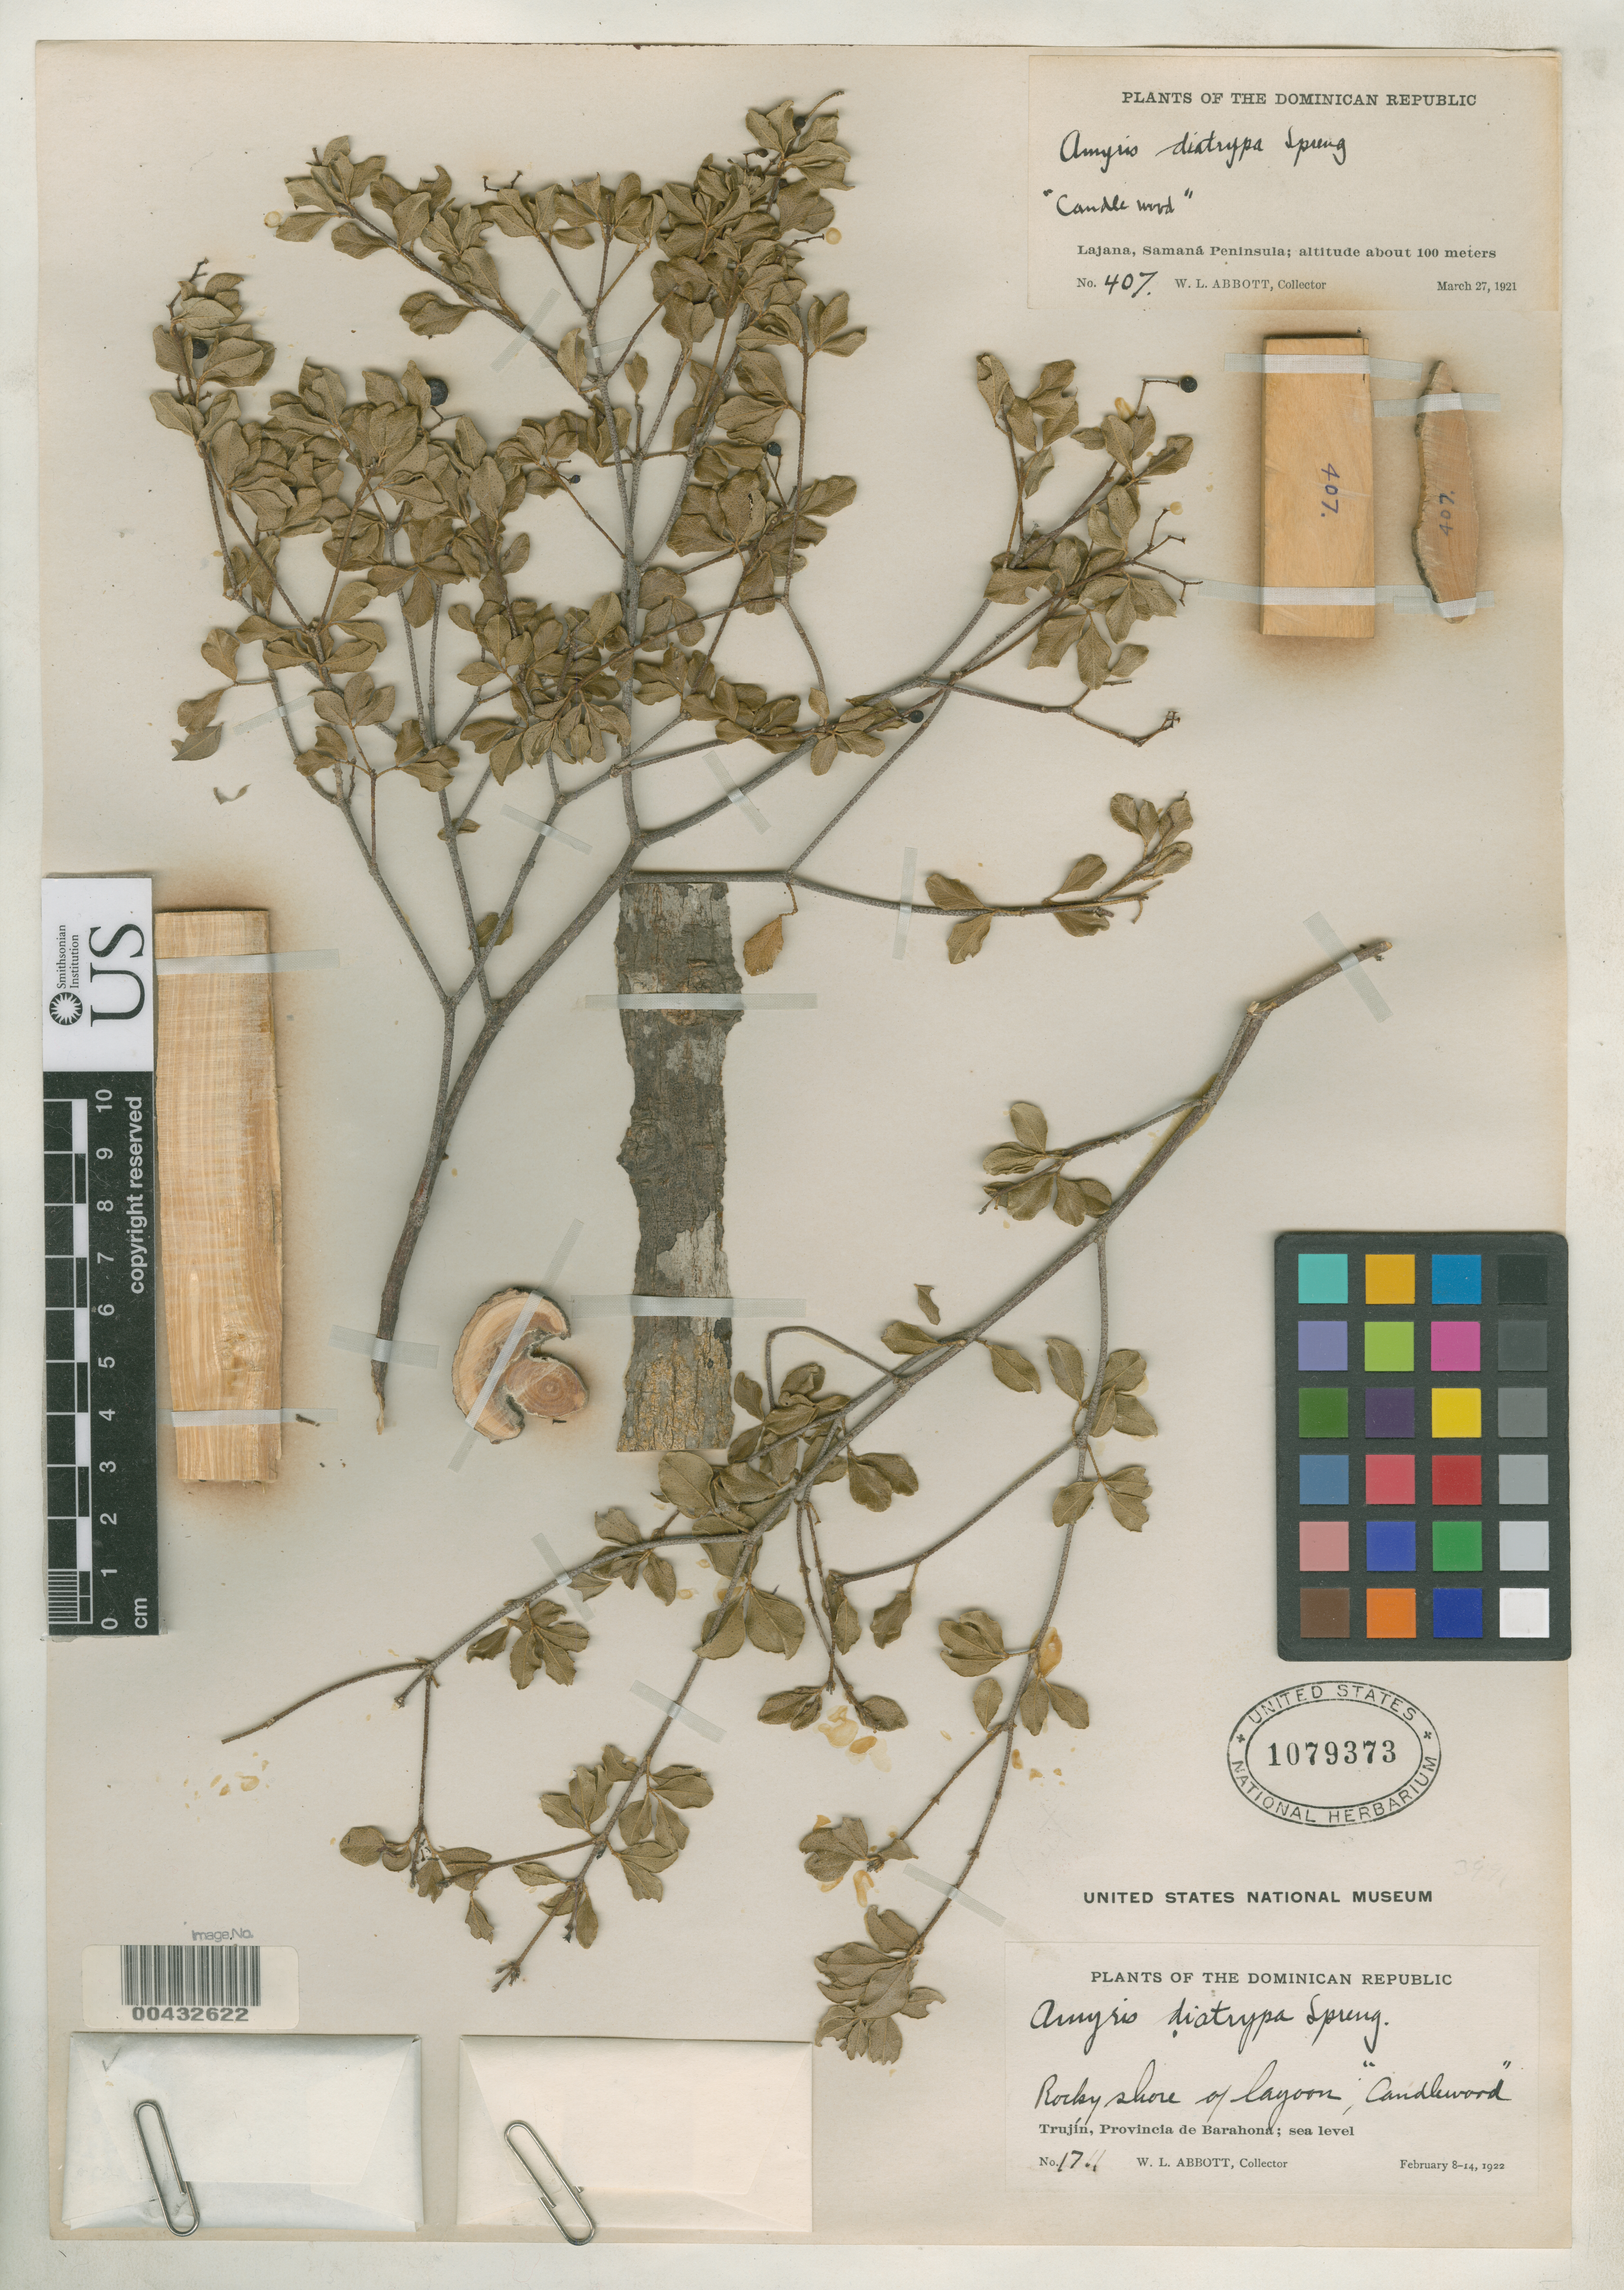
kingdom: Plantae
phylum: Tracheophyta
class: Magnoliopsida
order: Sapindales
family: Rutaceae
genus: Amyris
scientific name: Amyris granulata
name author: Urb.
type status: Isotype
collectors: W. L. Abbott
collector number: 1711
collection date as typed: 08 Feb 1922 to 14 Feb 1922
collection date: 1922-02-08/1922-02-14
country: Dominican Republic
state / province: Barahona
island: Hispaniola Island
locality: Trujin.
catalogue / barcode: US 1079373